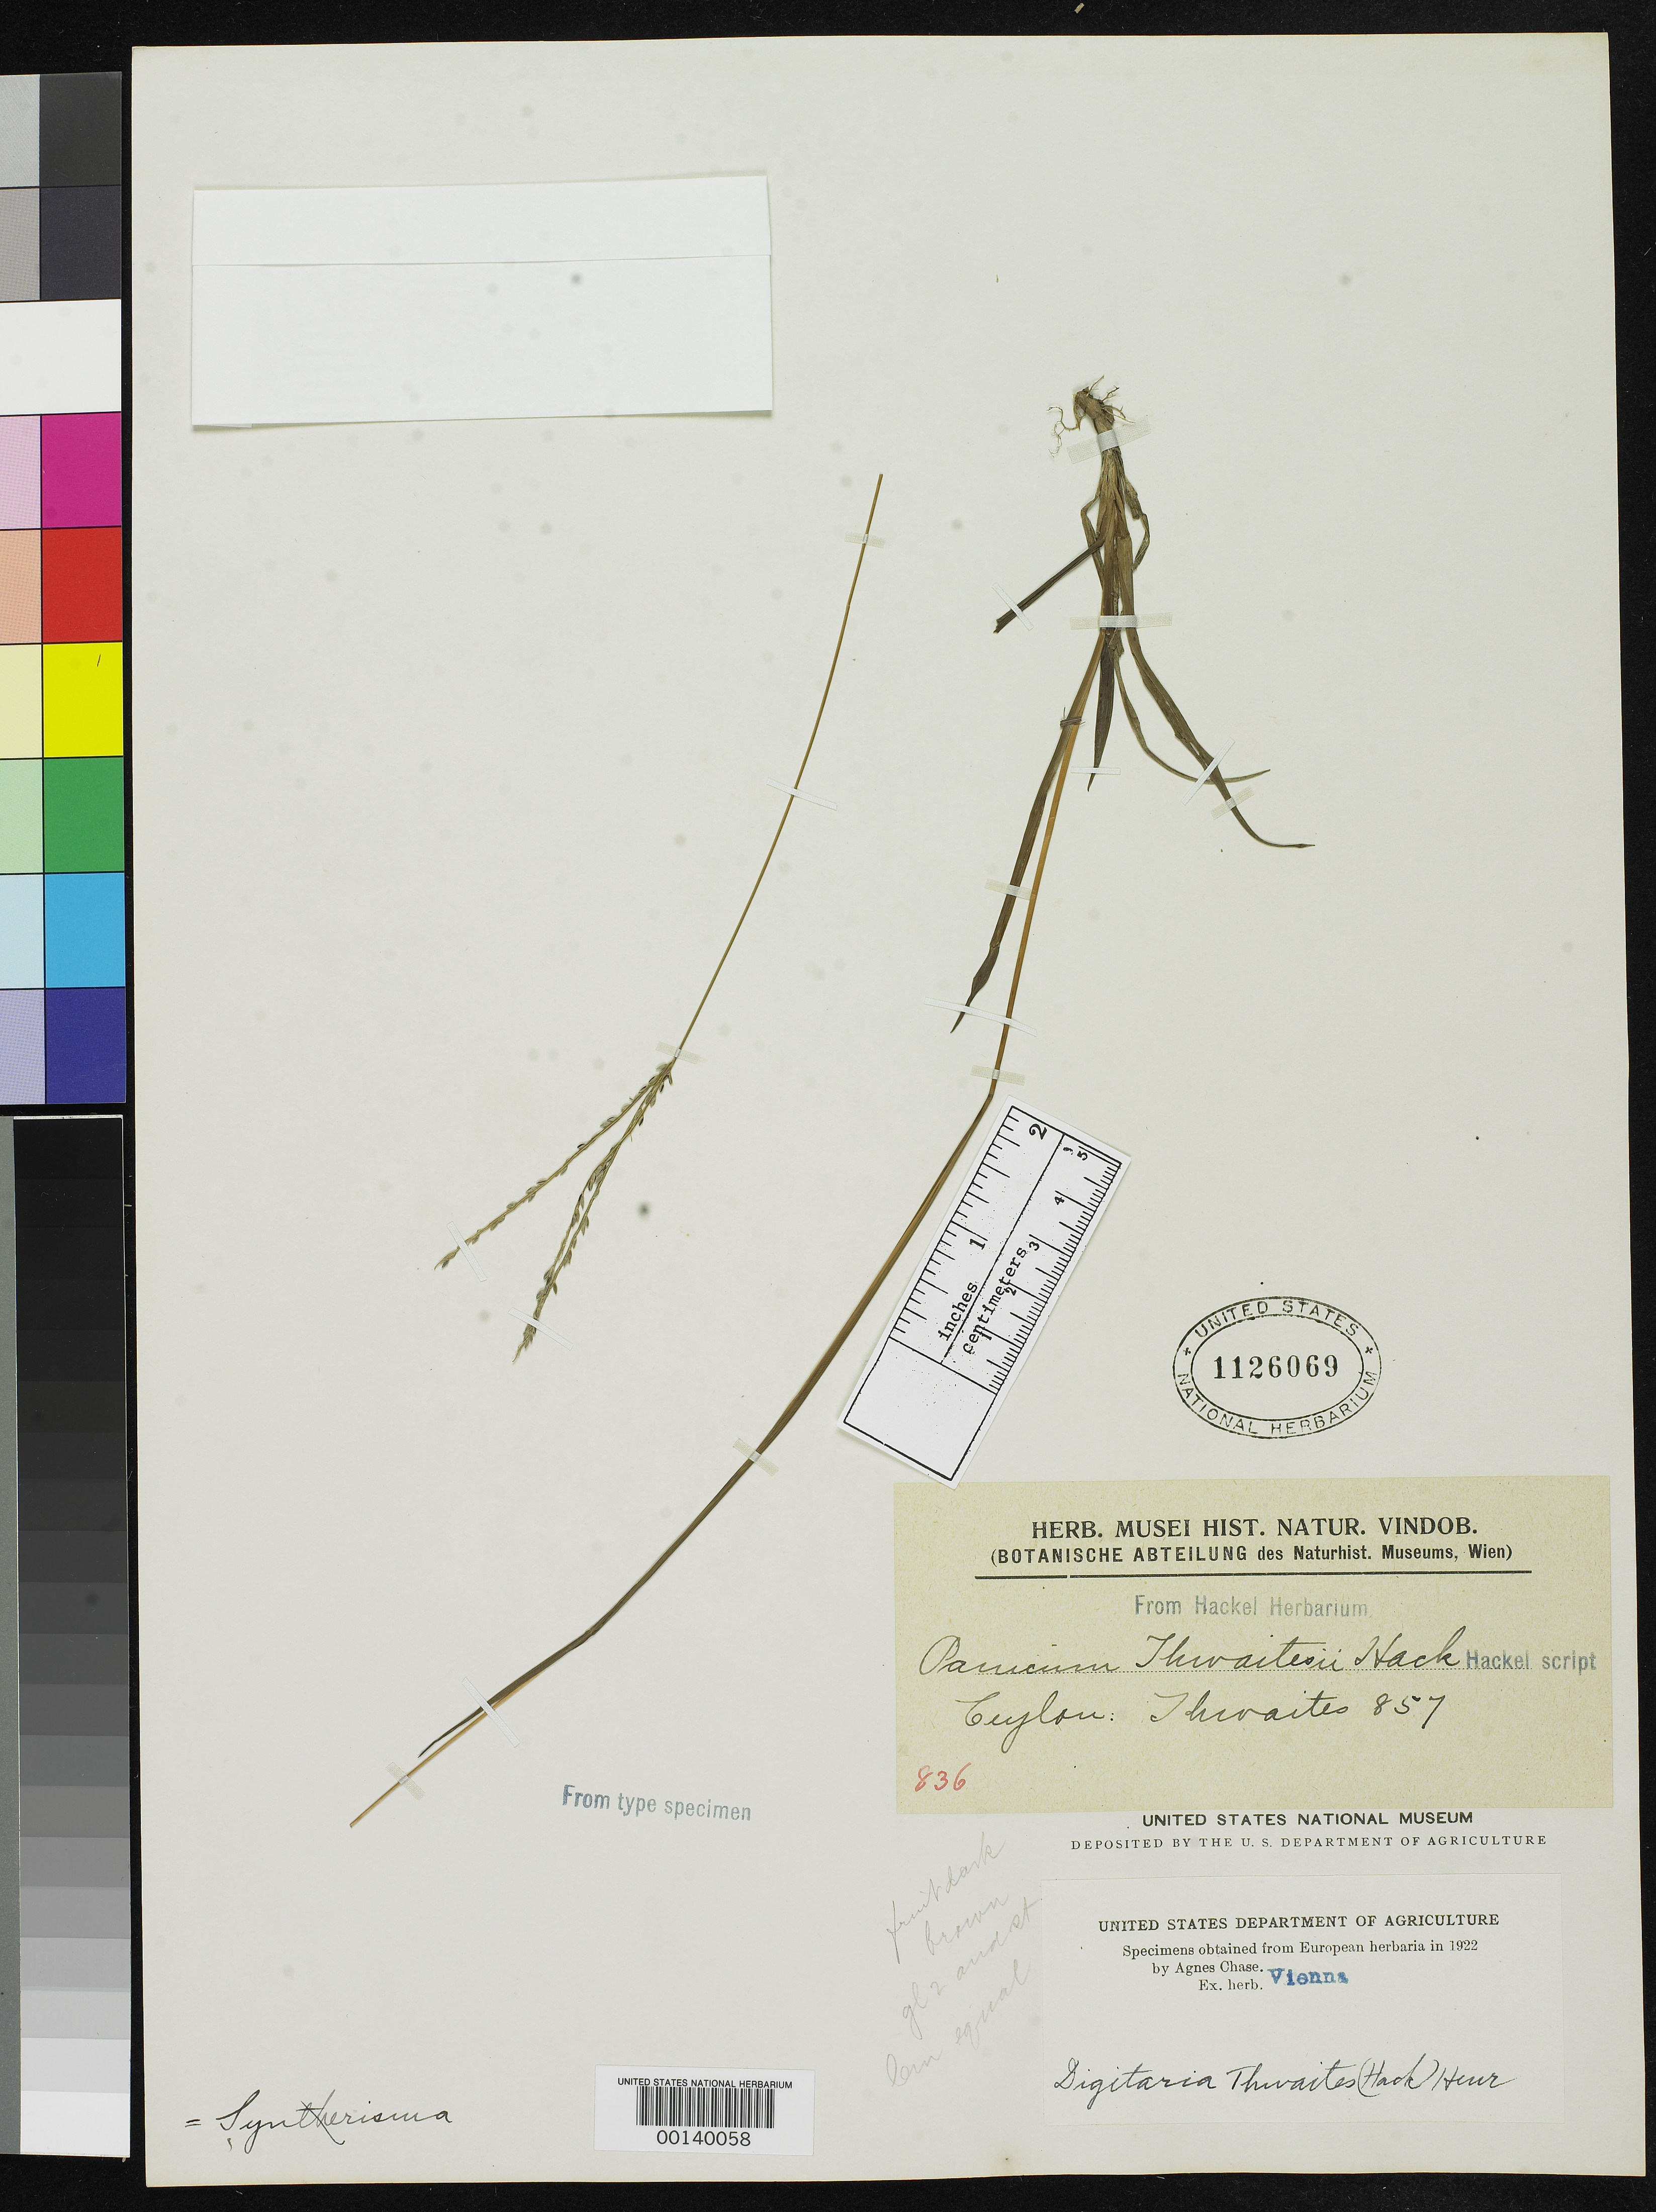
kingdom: Plantae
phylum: Tracheophyta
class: Liliopsida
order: Poales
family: Poaceae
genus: Panicum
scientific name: Panicum thwaitesii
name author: Hack.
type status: Type Fragment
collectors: G. H. K. Thwaites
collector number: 857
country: Sri Lanka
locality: "Ceylon"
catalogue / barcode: US 1126069